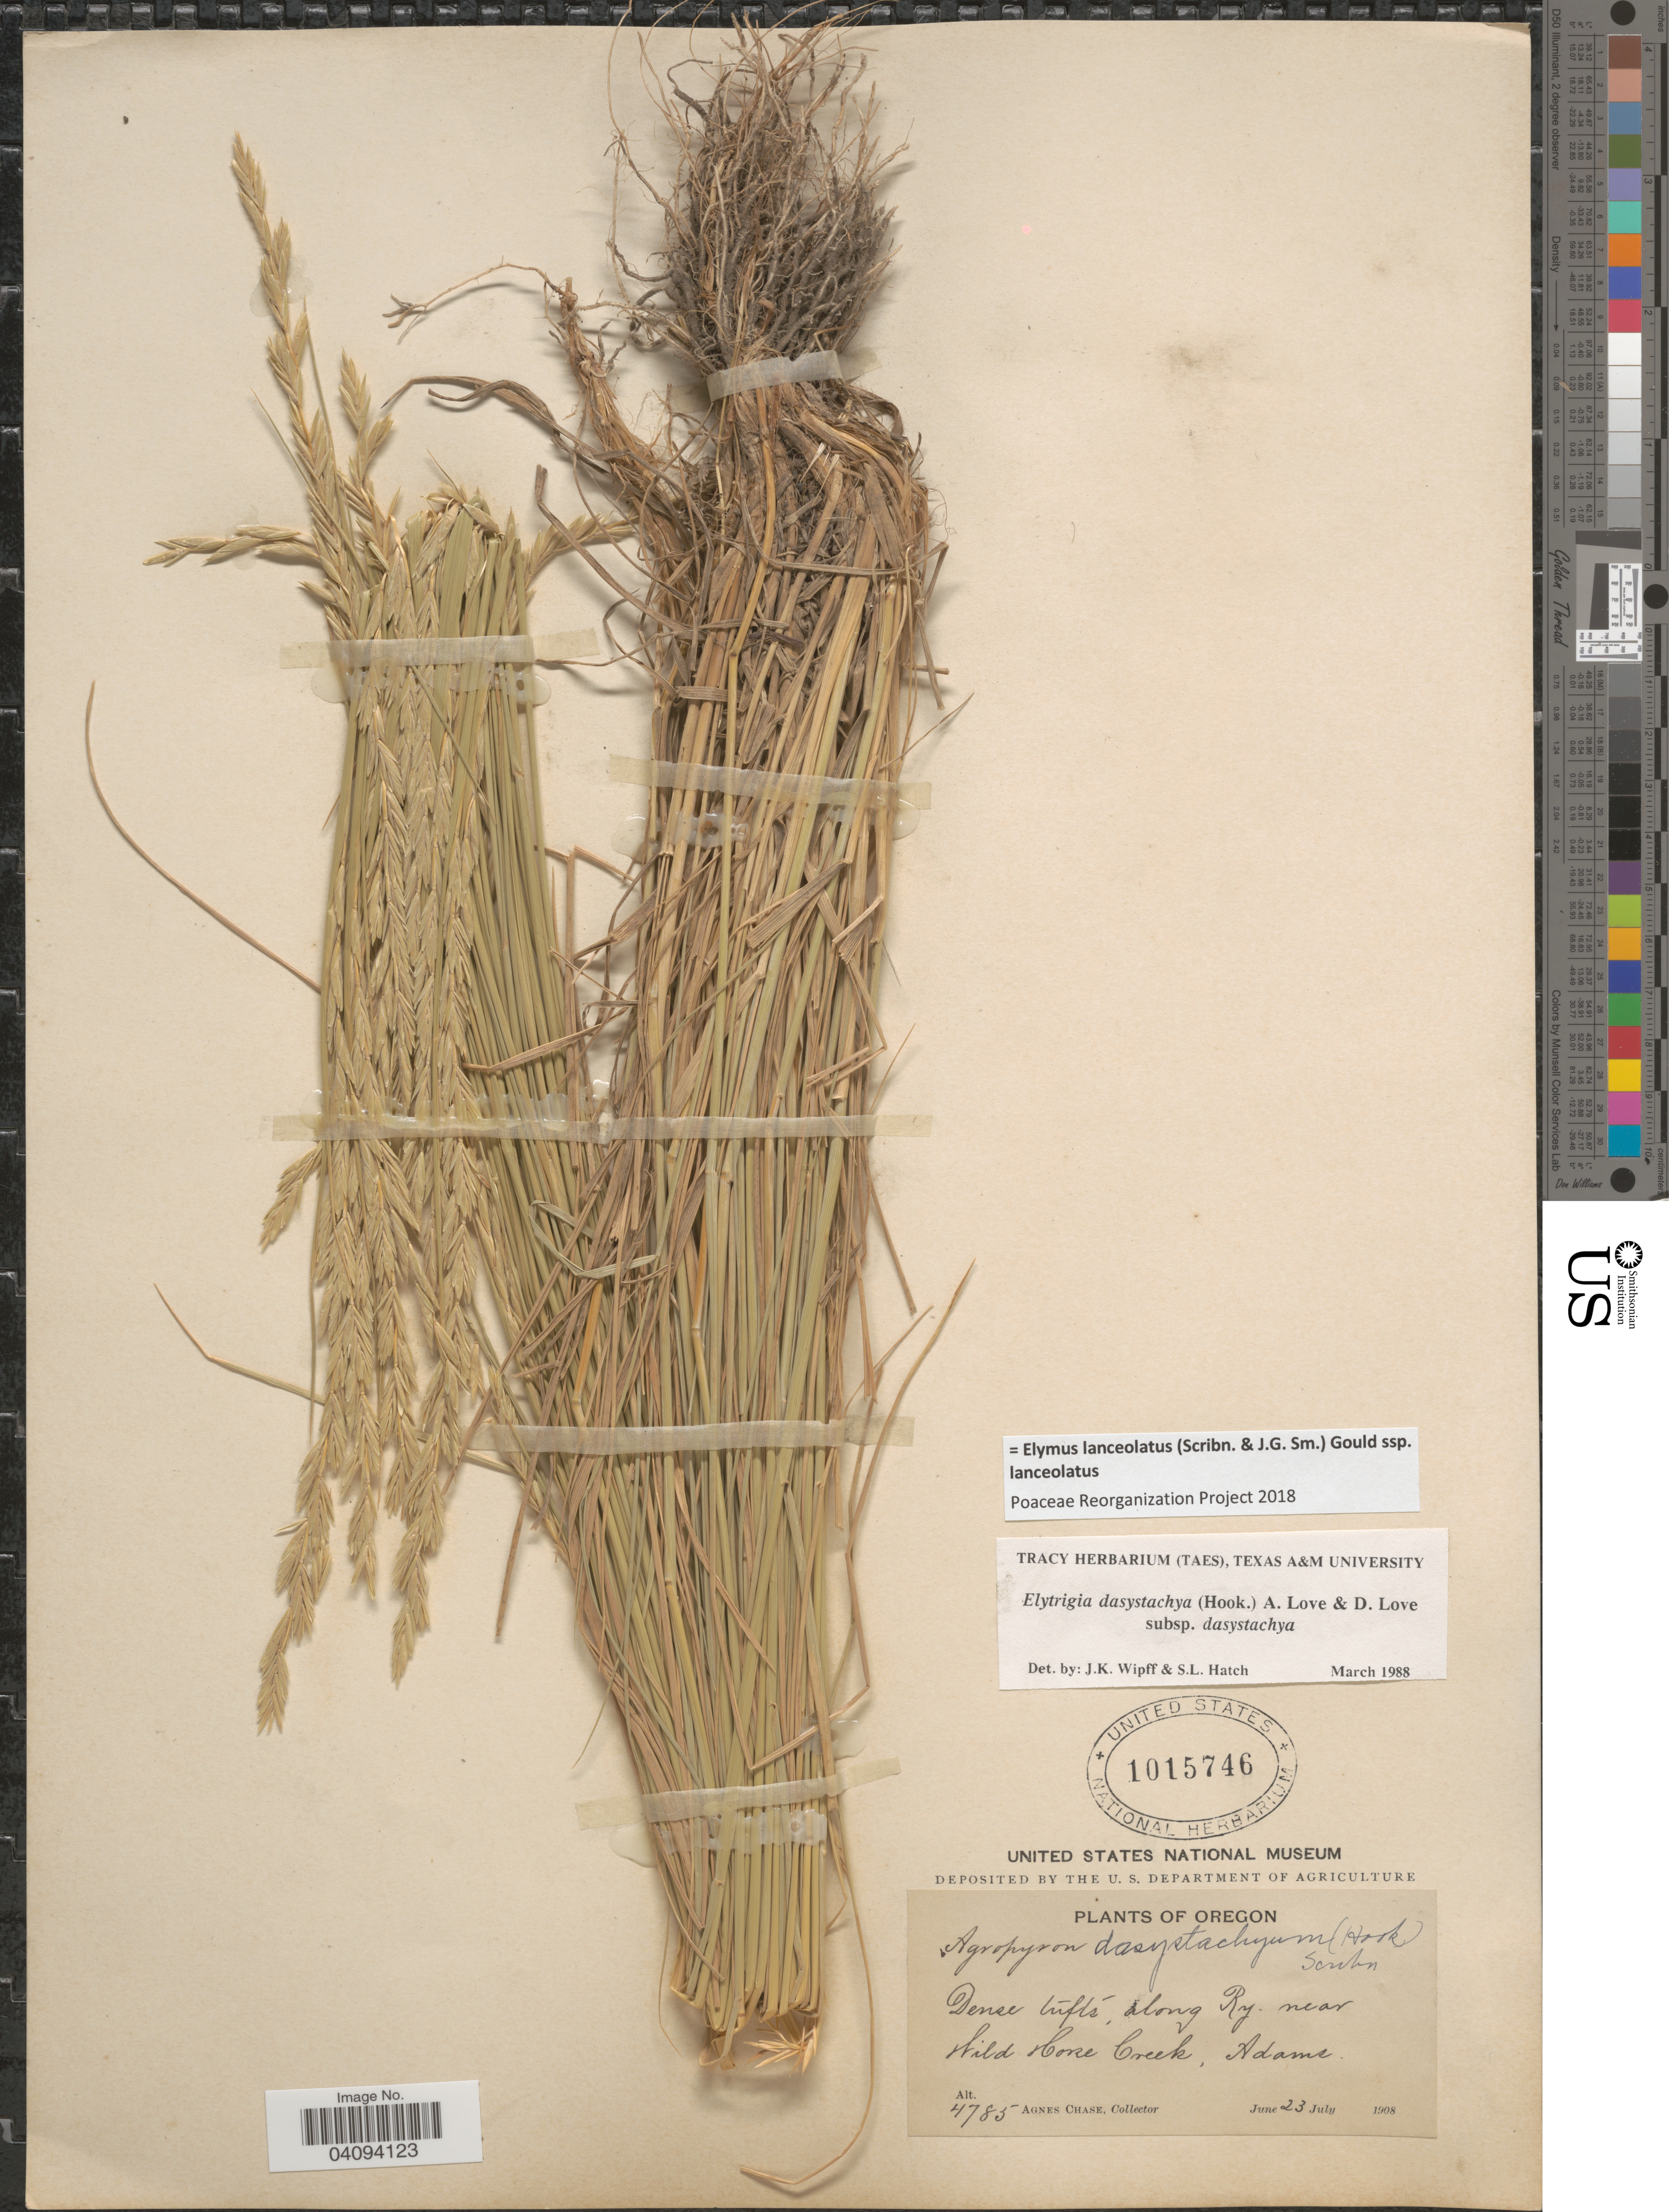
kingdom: Plantae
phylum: Tracheophyta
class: Liliopsida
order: Poales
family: Poaceae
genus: Elymus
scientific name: Elymus lanceolatus subsp. lanceolatus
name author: (Scribn. & J.G. Sm.) Gould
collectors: A. Chase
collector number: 4785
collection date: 1908-06-23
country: United States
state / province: Oregon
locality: Along Ry. near Wild Horse Creek, Adams.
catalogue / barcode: US 1015746